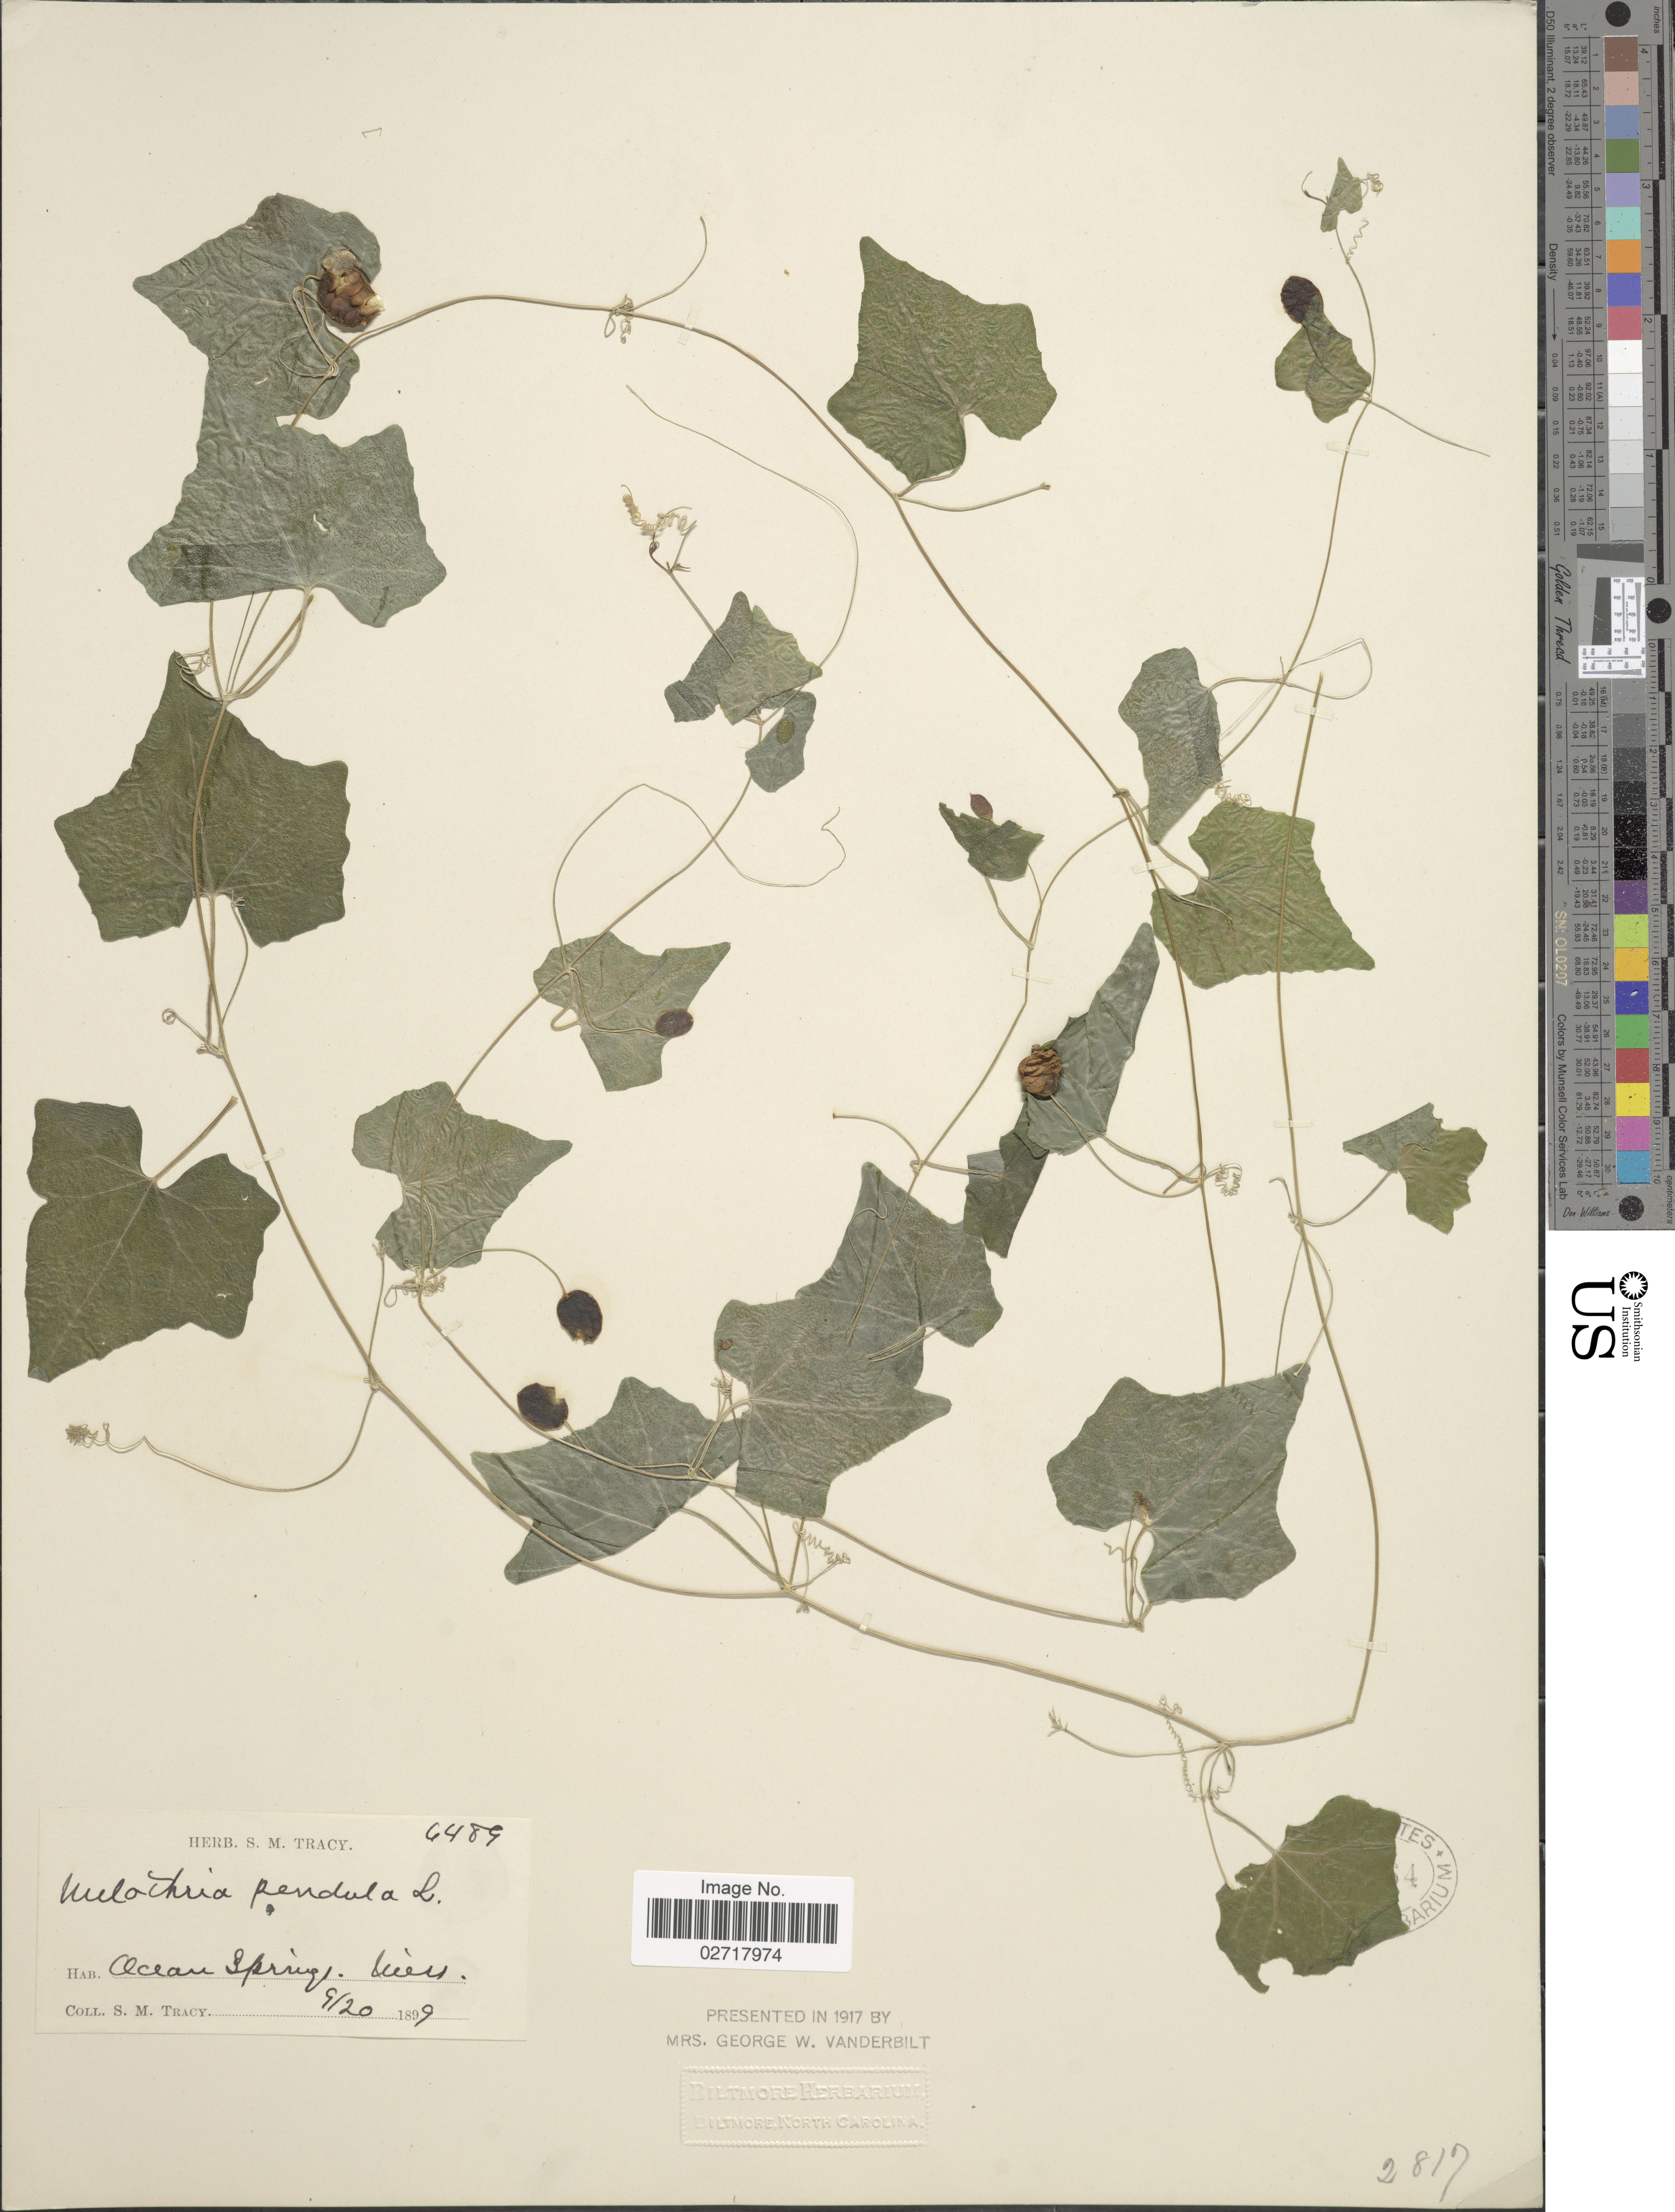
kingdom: Plantae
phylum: Tracheophyta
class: Magnoliopsida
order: Cucurbitales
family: Cucurbitaceae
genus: Melothria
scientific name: Melothria pendula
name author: L.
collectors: S. M. Tracy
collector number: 4489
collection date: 1899-09-20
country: United States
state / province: Mississippi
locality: Ocean Springs